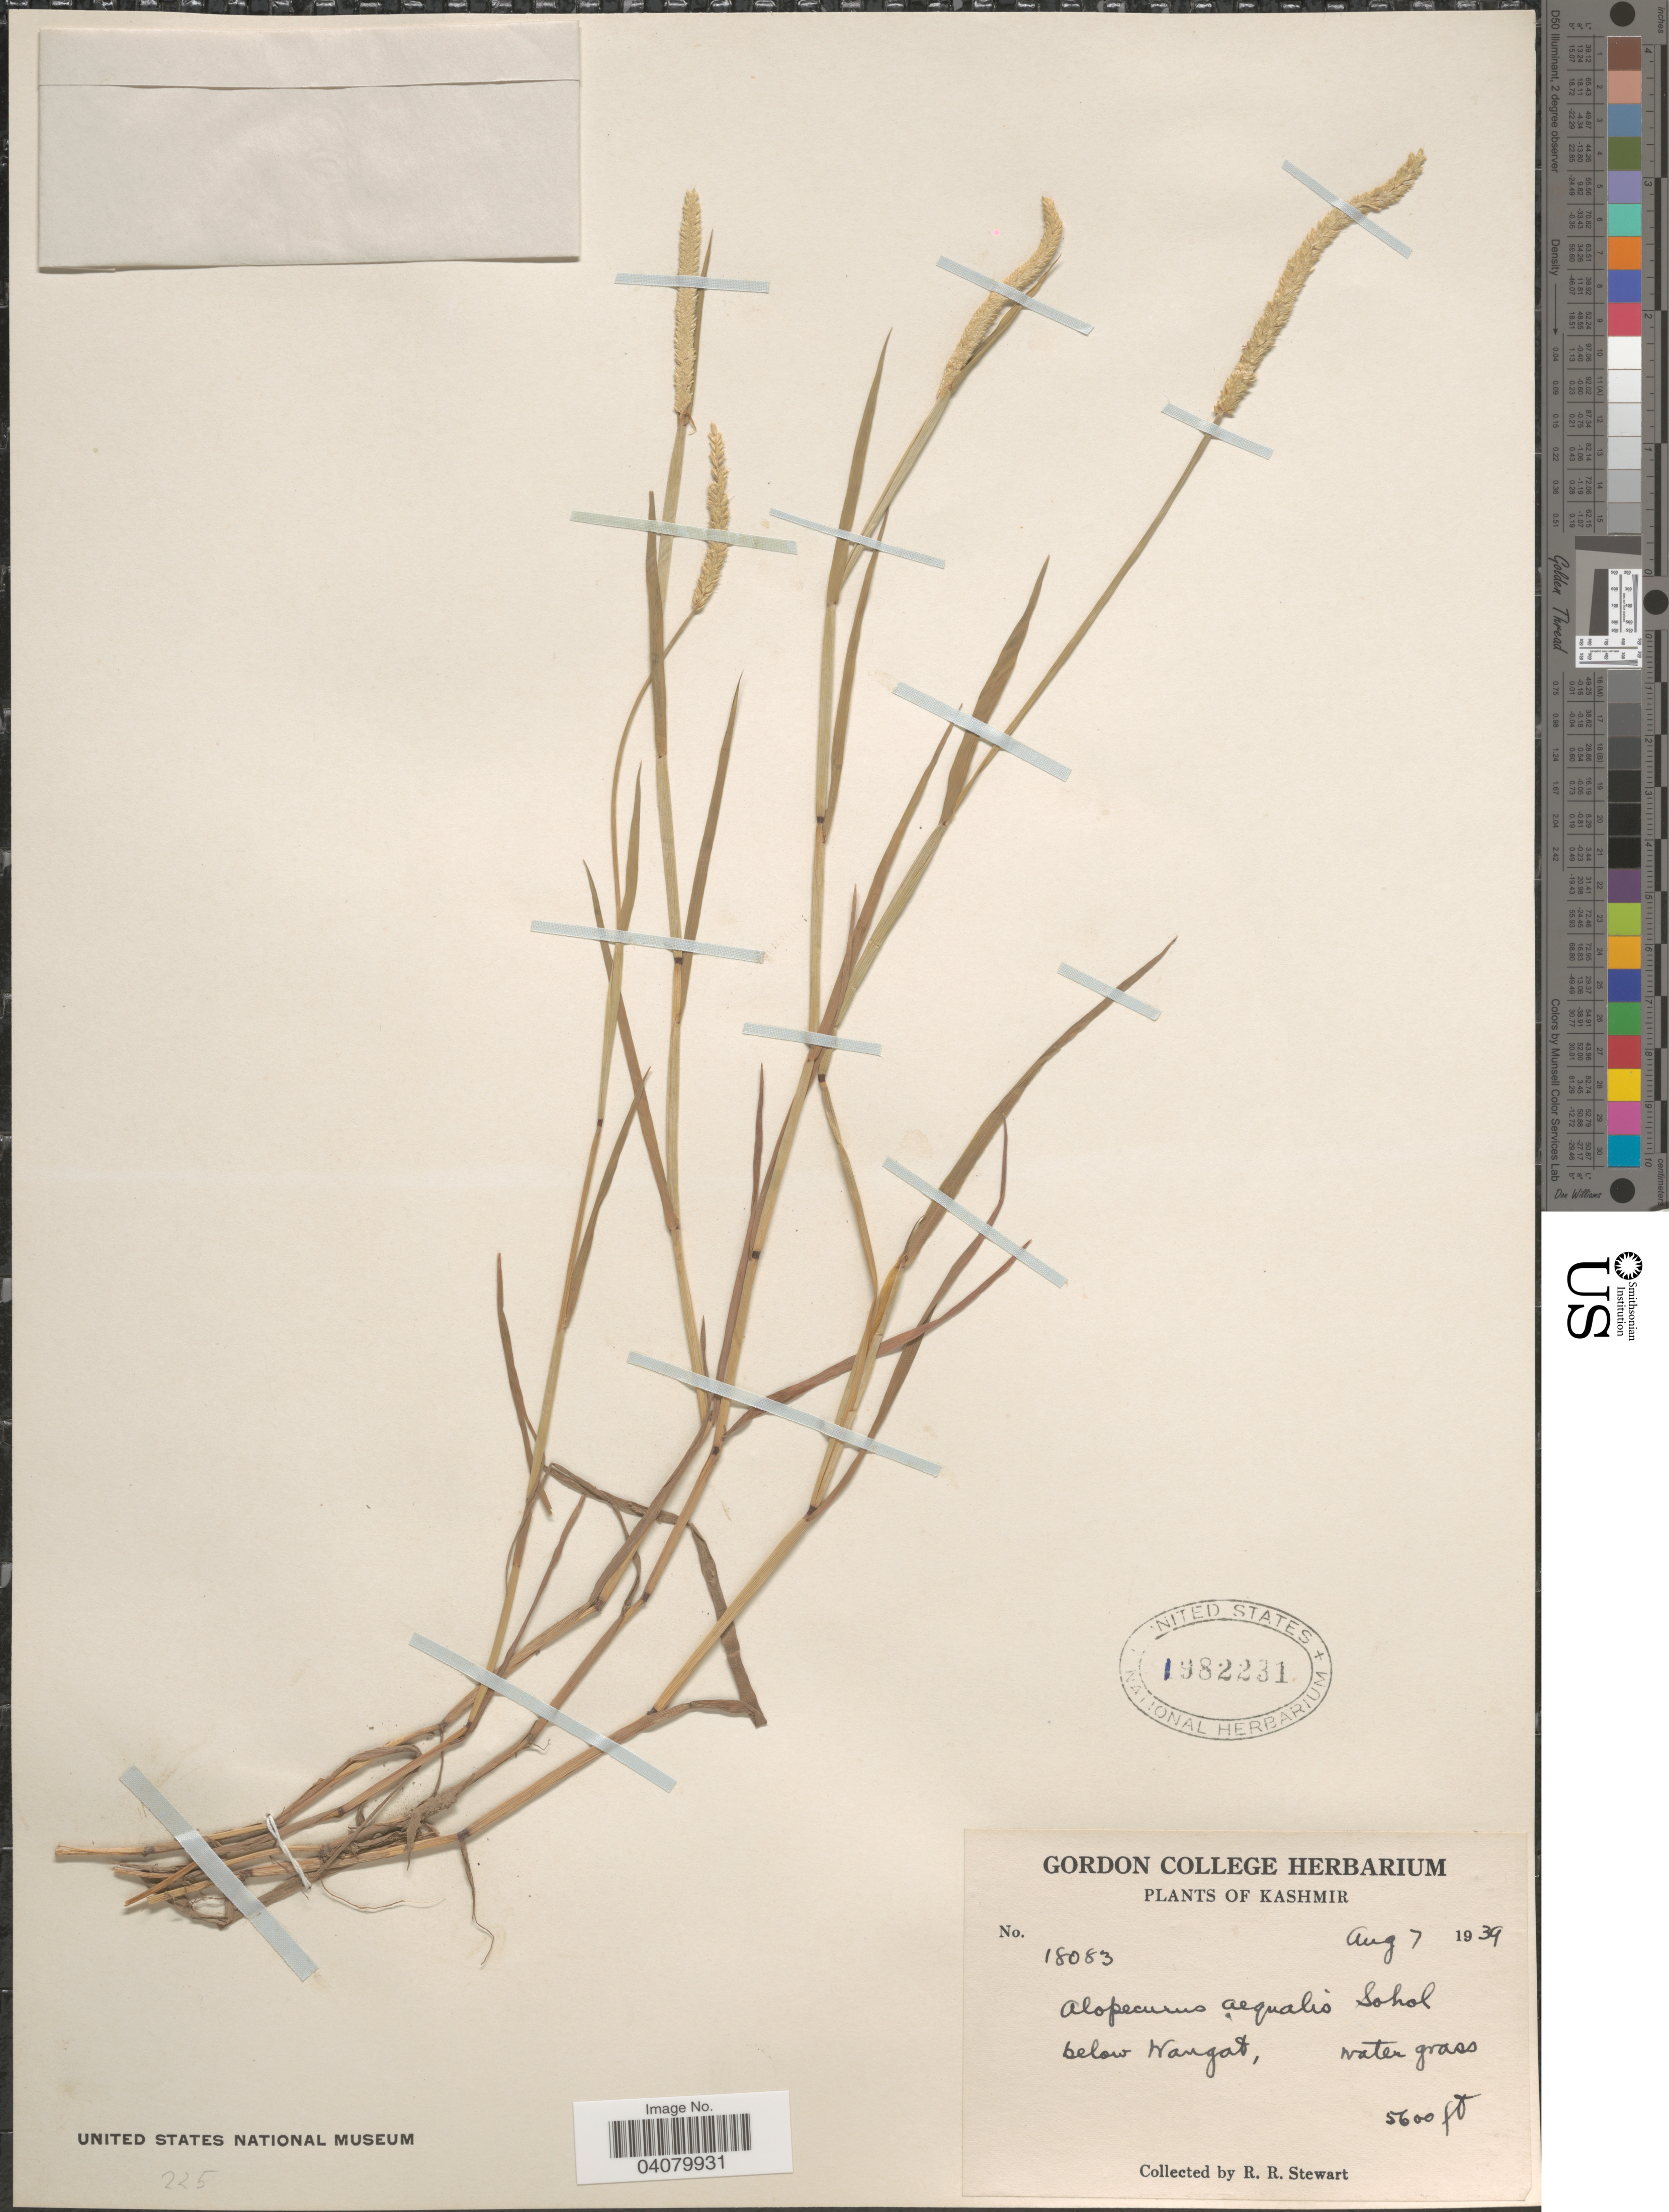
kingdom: Plantae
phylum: Tracheophyta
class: Liliopsida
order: Poales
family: Poaceae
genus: Alopecurus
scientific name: Alopecurus aequalis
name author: Sobol.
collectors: R. Stewart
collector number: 18083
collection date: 1939-08-07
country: India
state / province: Jammu and Kashmir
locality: Kashmir. Below Wangat, water grass.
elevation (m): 1707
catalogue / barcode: US 1982231